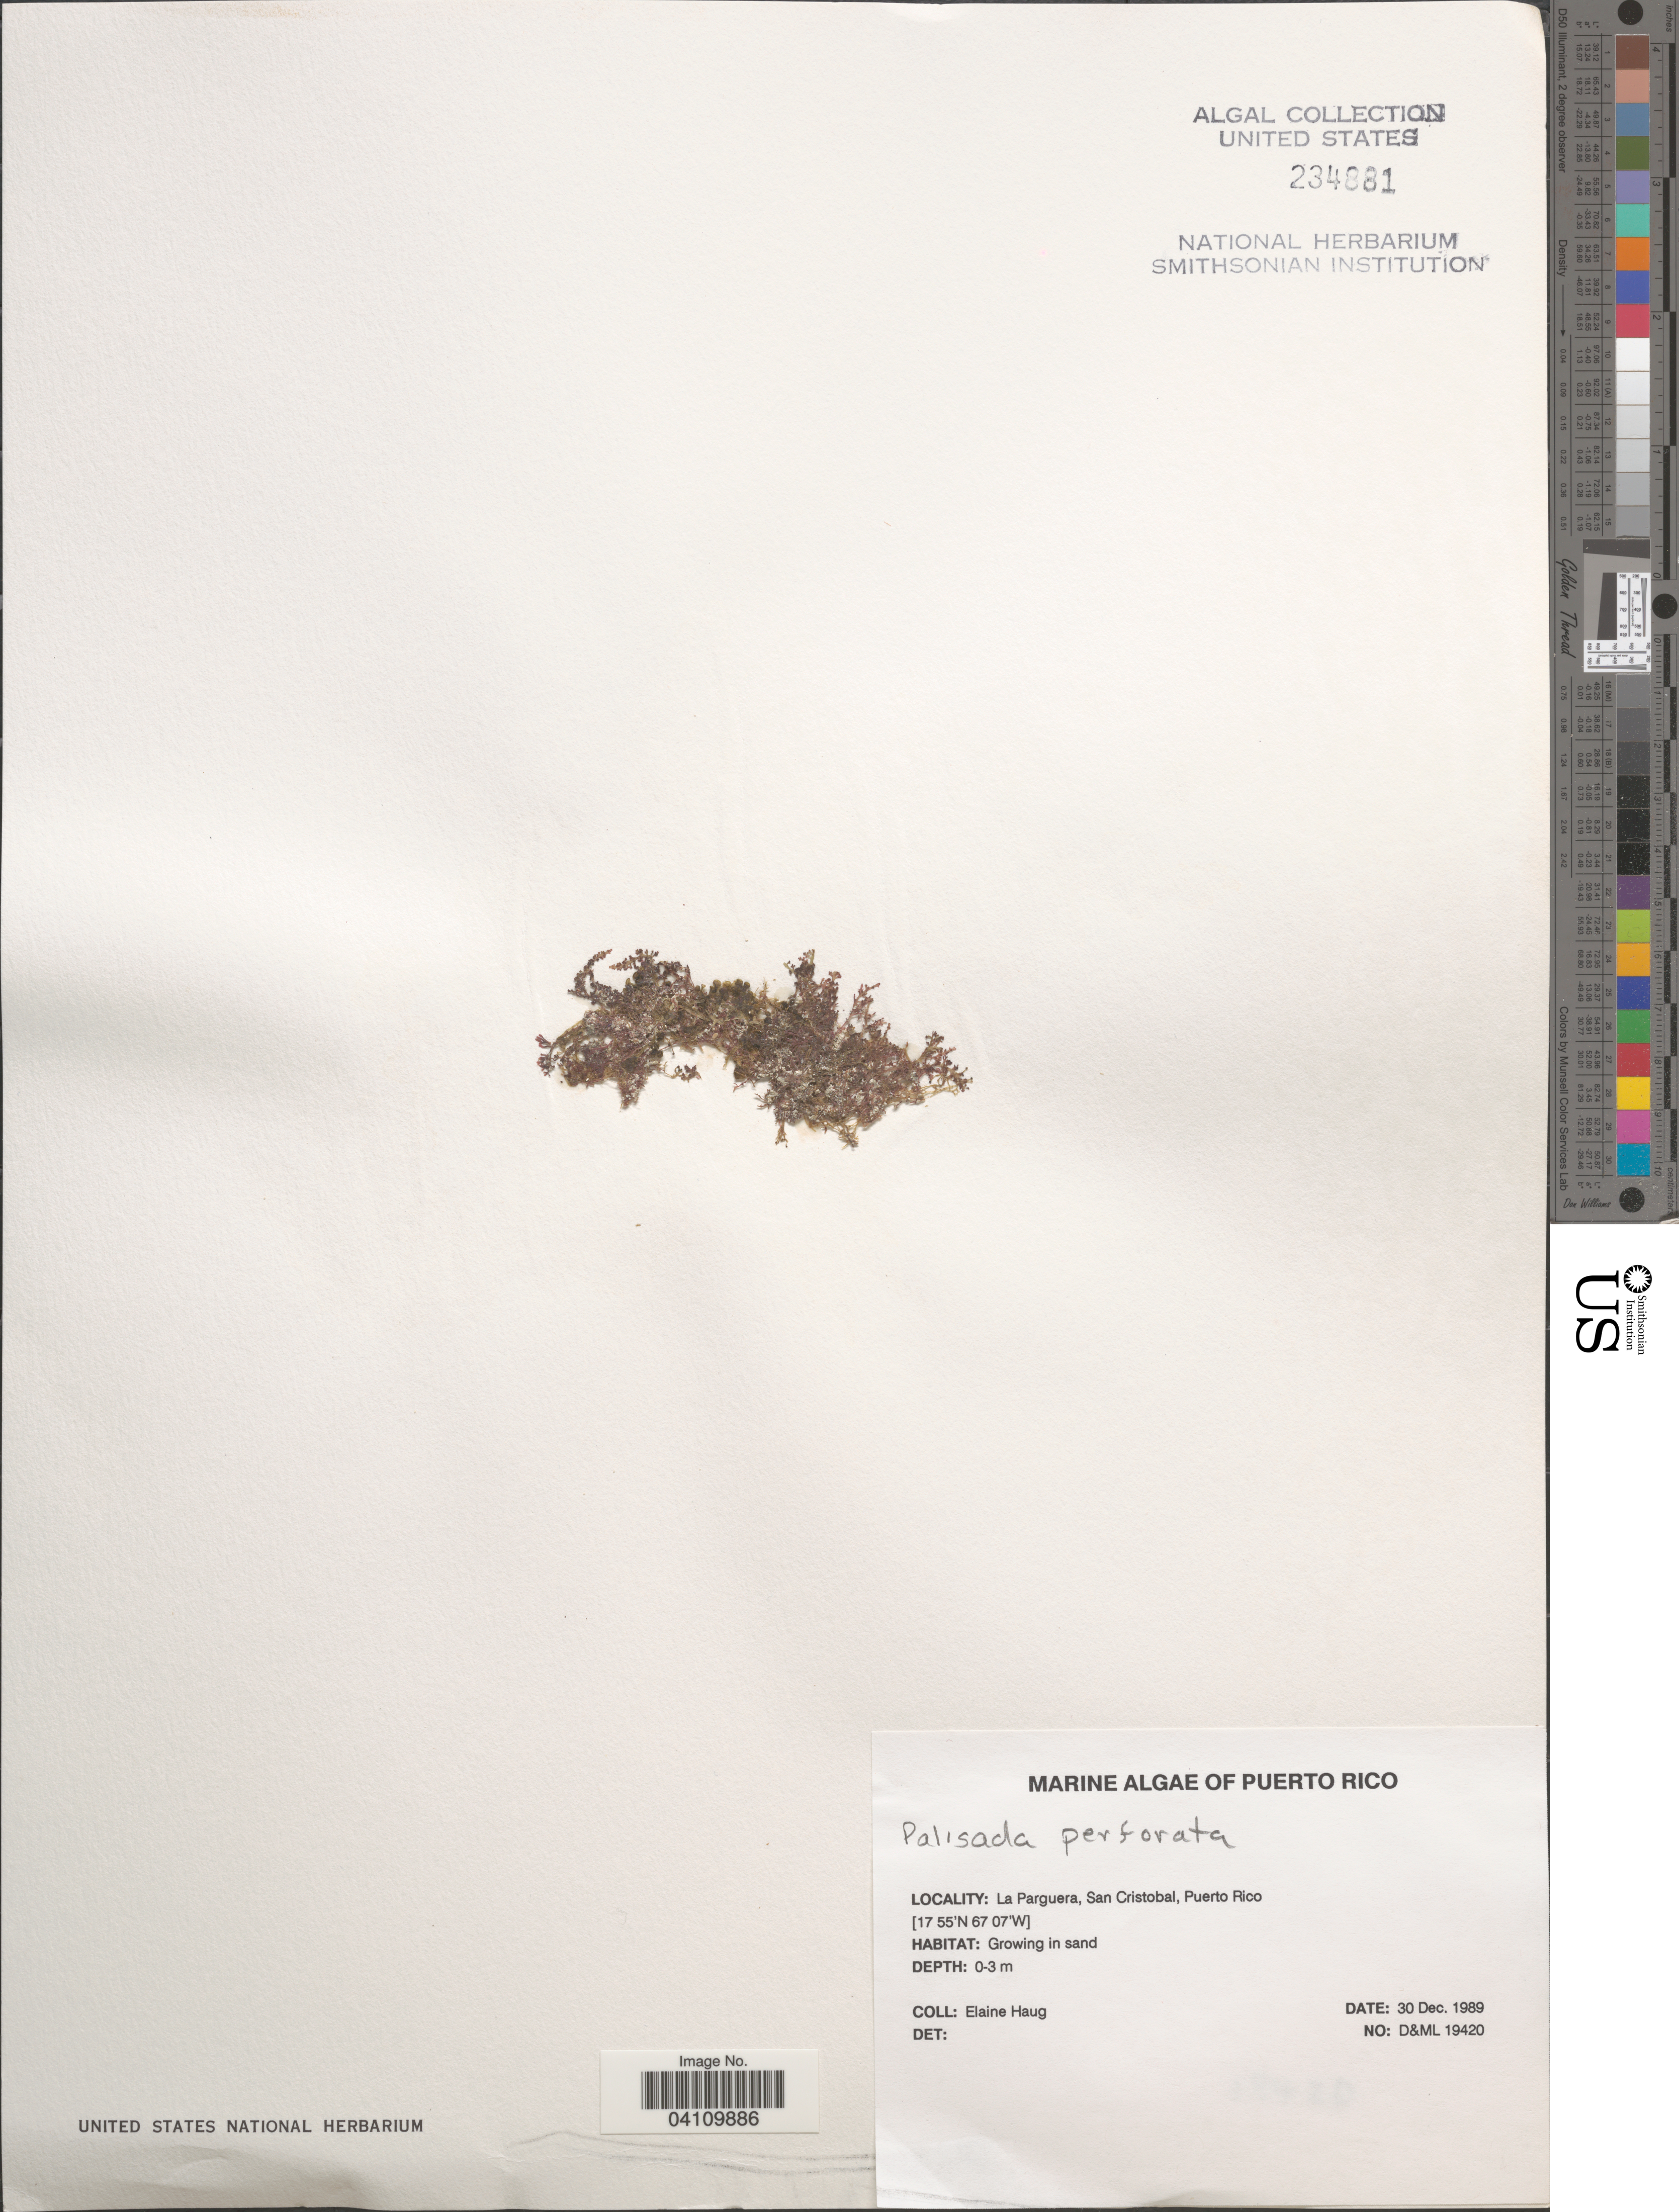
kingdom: Plantae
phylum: Rhodophyta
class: Florideophyceae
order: Ceramiales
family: Rhodomelaceae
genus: Palisada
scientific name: Palisada perforata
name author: (Bory) K.W. Nam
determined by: Algae name updating Project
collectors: E. Haug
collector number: D&ML 19420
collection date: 1989-12-30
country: Puerto Rico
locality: La Parguera, San Cristobal.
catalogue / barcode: US 234881